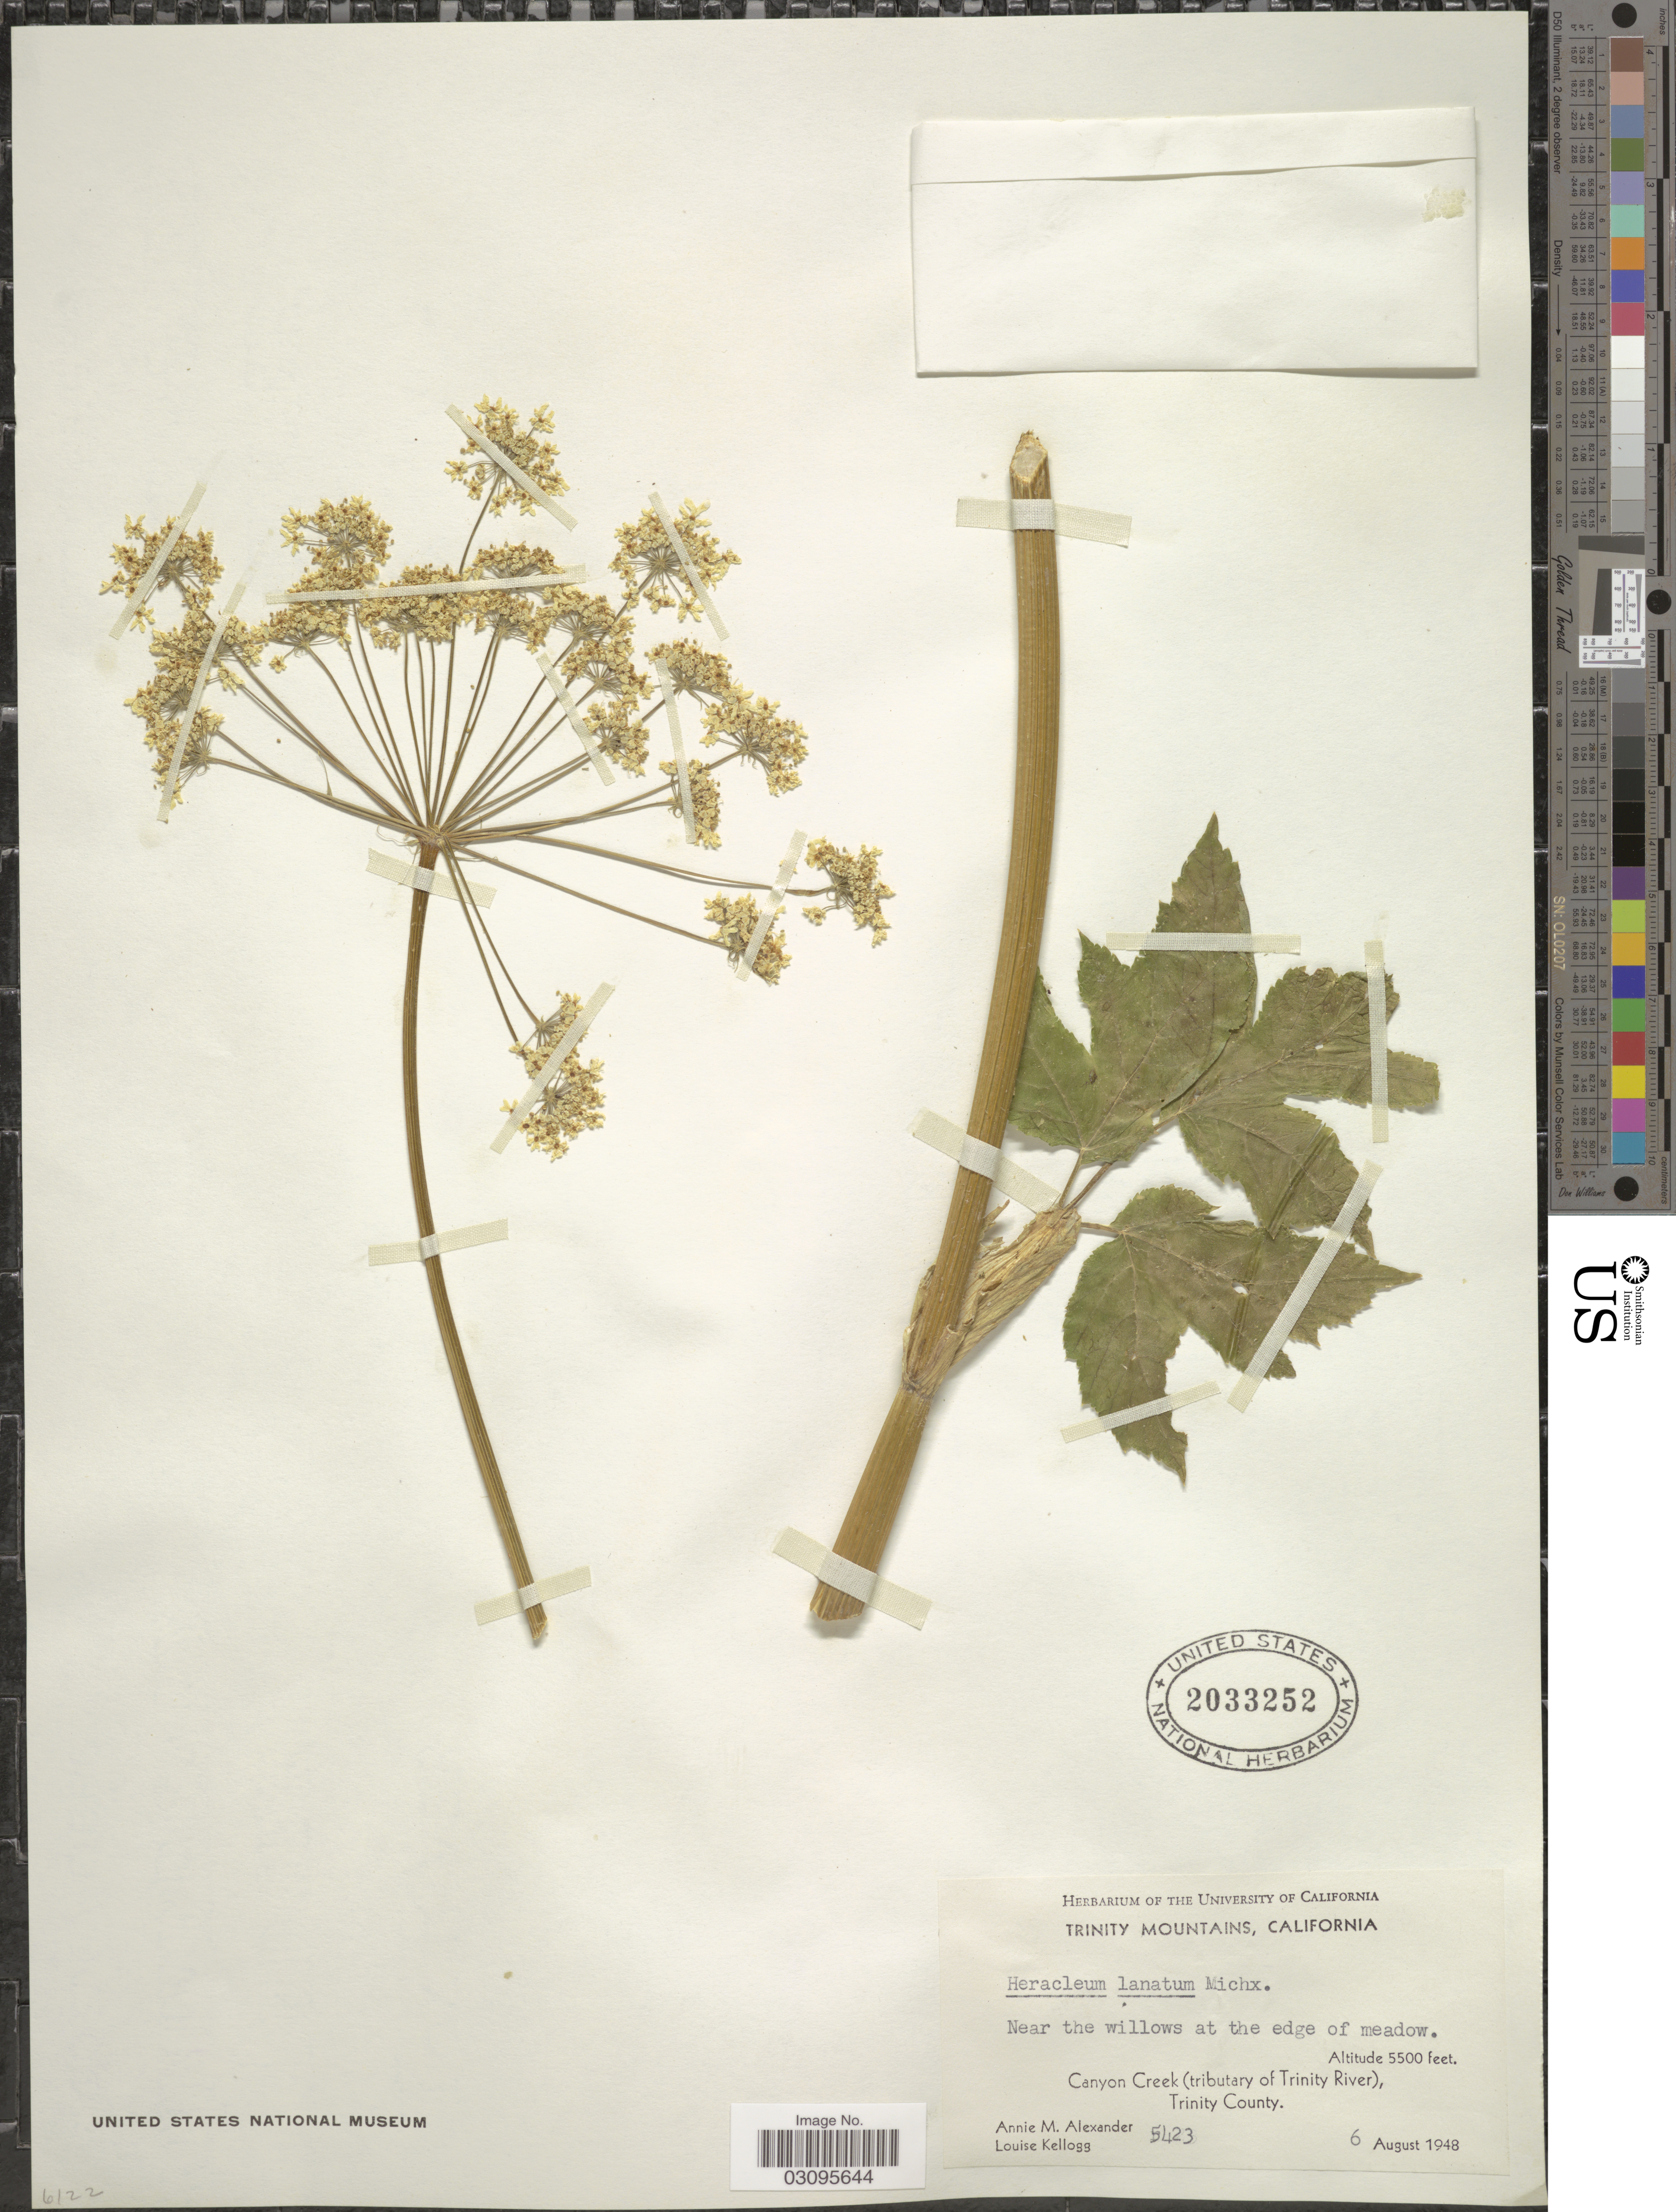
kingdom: Plantae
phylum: Tracheophyta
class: Magnoliopsida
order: Apiales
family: Apiaceae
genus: Heracleum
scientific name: Heracleum lanatum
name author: Michx.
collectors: A. M. Alexander & L. Kellogg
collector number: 5423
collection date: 1948-08-06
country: United States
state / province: California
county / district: Trinity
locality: Trinity Mountains, California, Near the willows at the edge of meadow, Canyon Creek (tributary of Trinity River), Trinity County.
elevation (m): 1676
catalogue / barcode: US 2033252